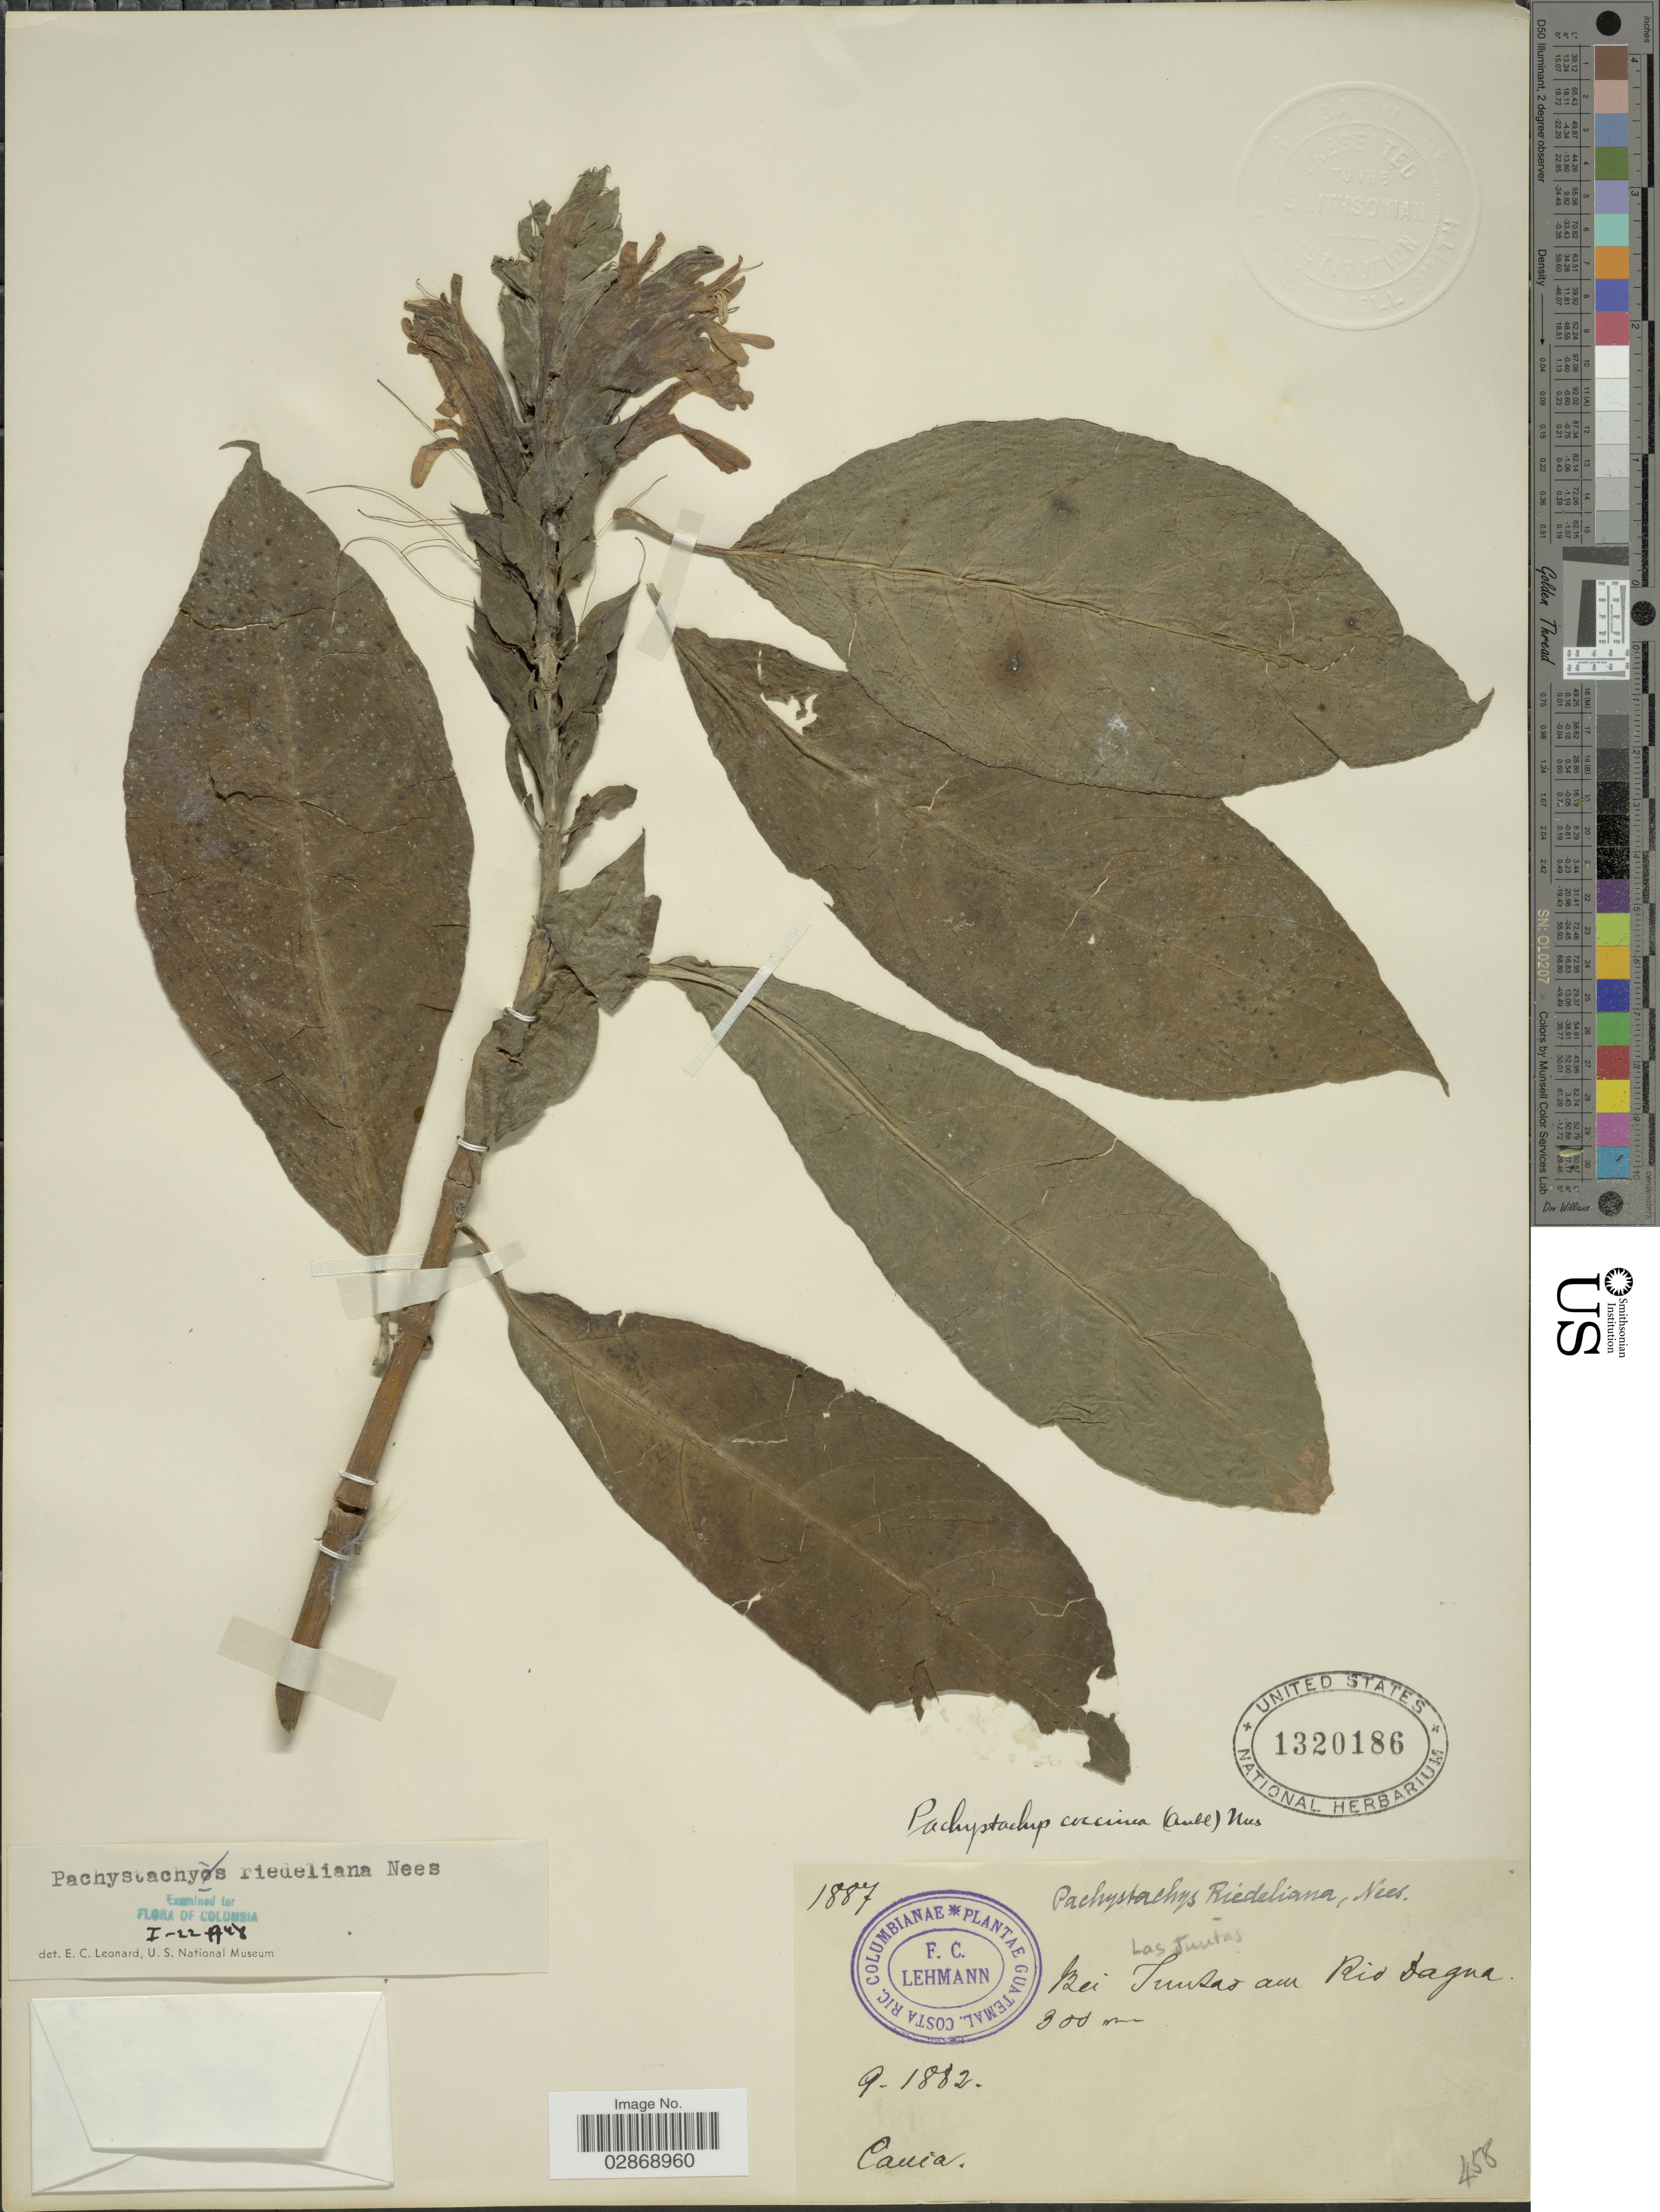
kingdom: Plantae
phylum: Tracheophyta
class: Magnoliopsida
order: Lamiales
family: Acanthaceae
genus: Pachystachys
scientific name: Pachystachys spicata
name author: (Ruiz & Pav.) Wassh.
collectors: F. C. Lehmann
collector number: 1887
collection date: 1882-09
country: Colombia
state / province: Cauca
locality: Bei TJuntas am Rio Dagua.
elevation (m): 300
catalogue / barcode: US 1320186